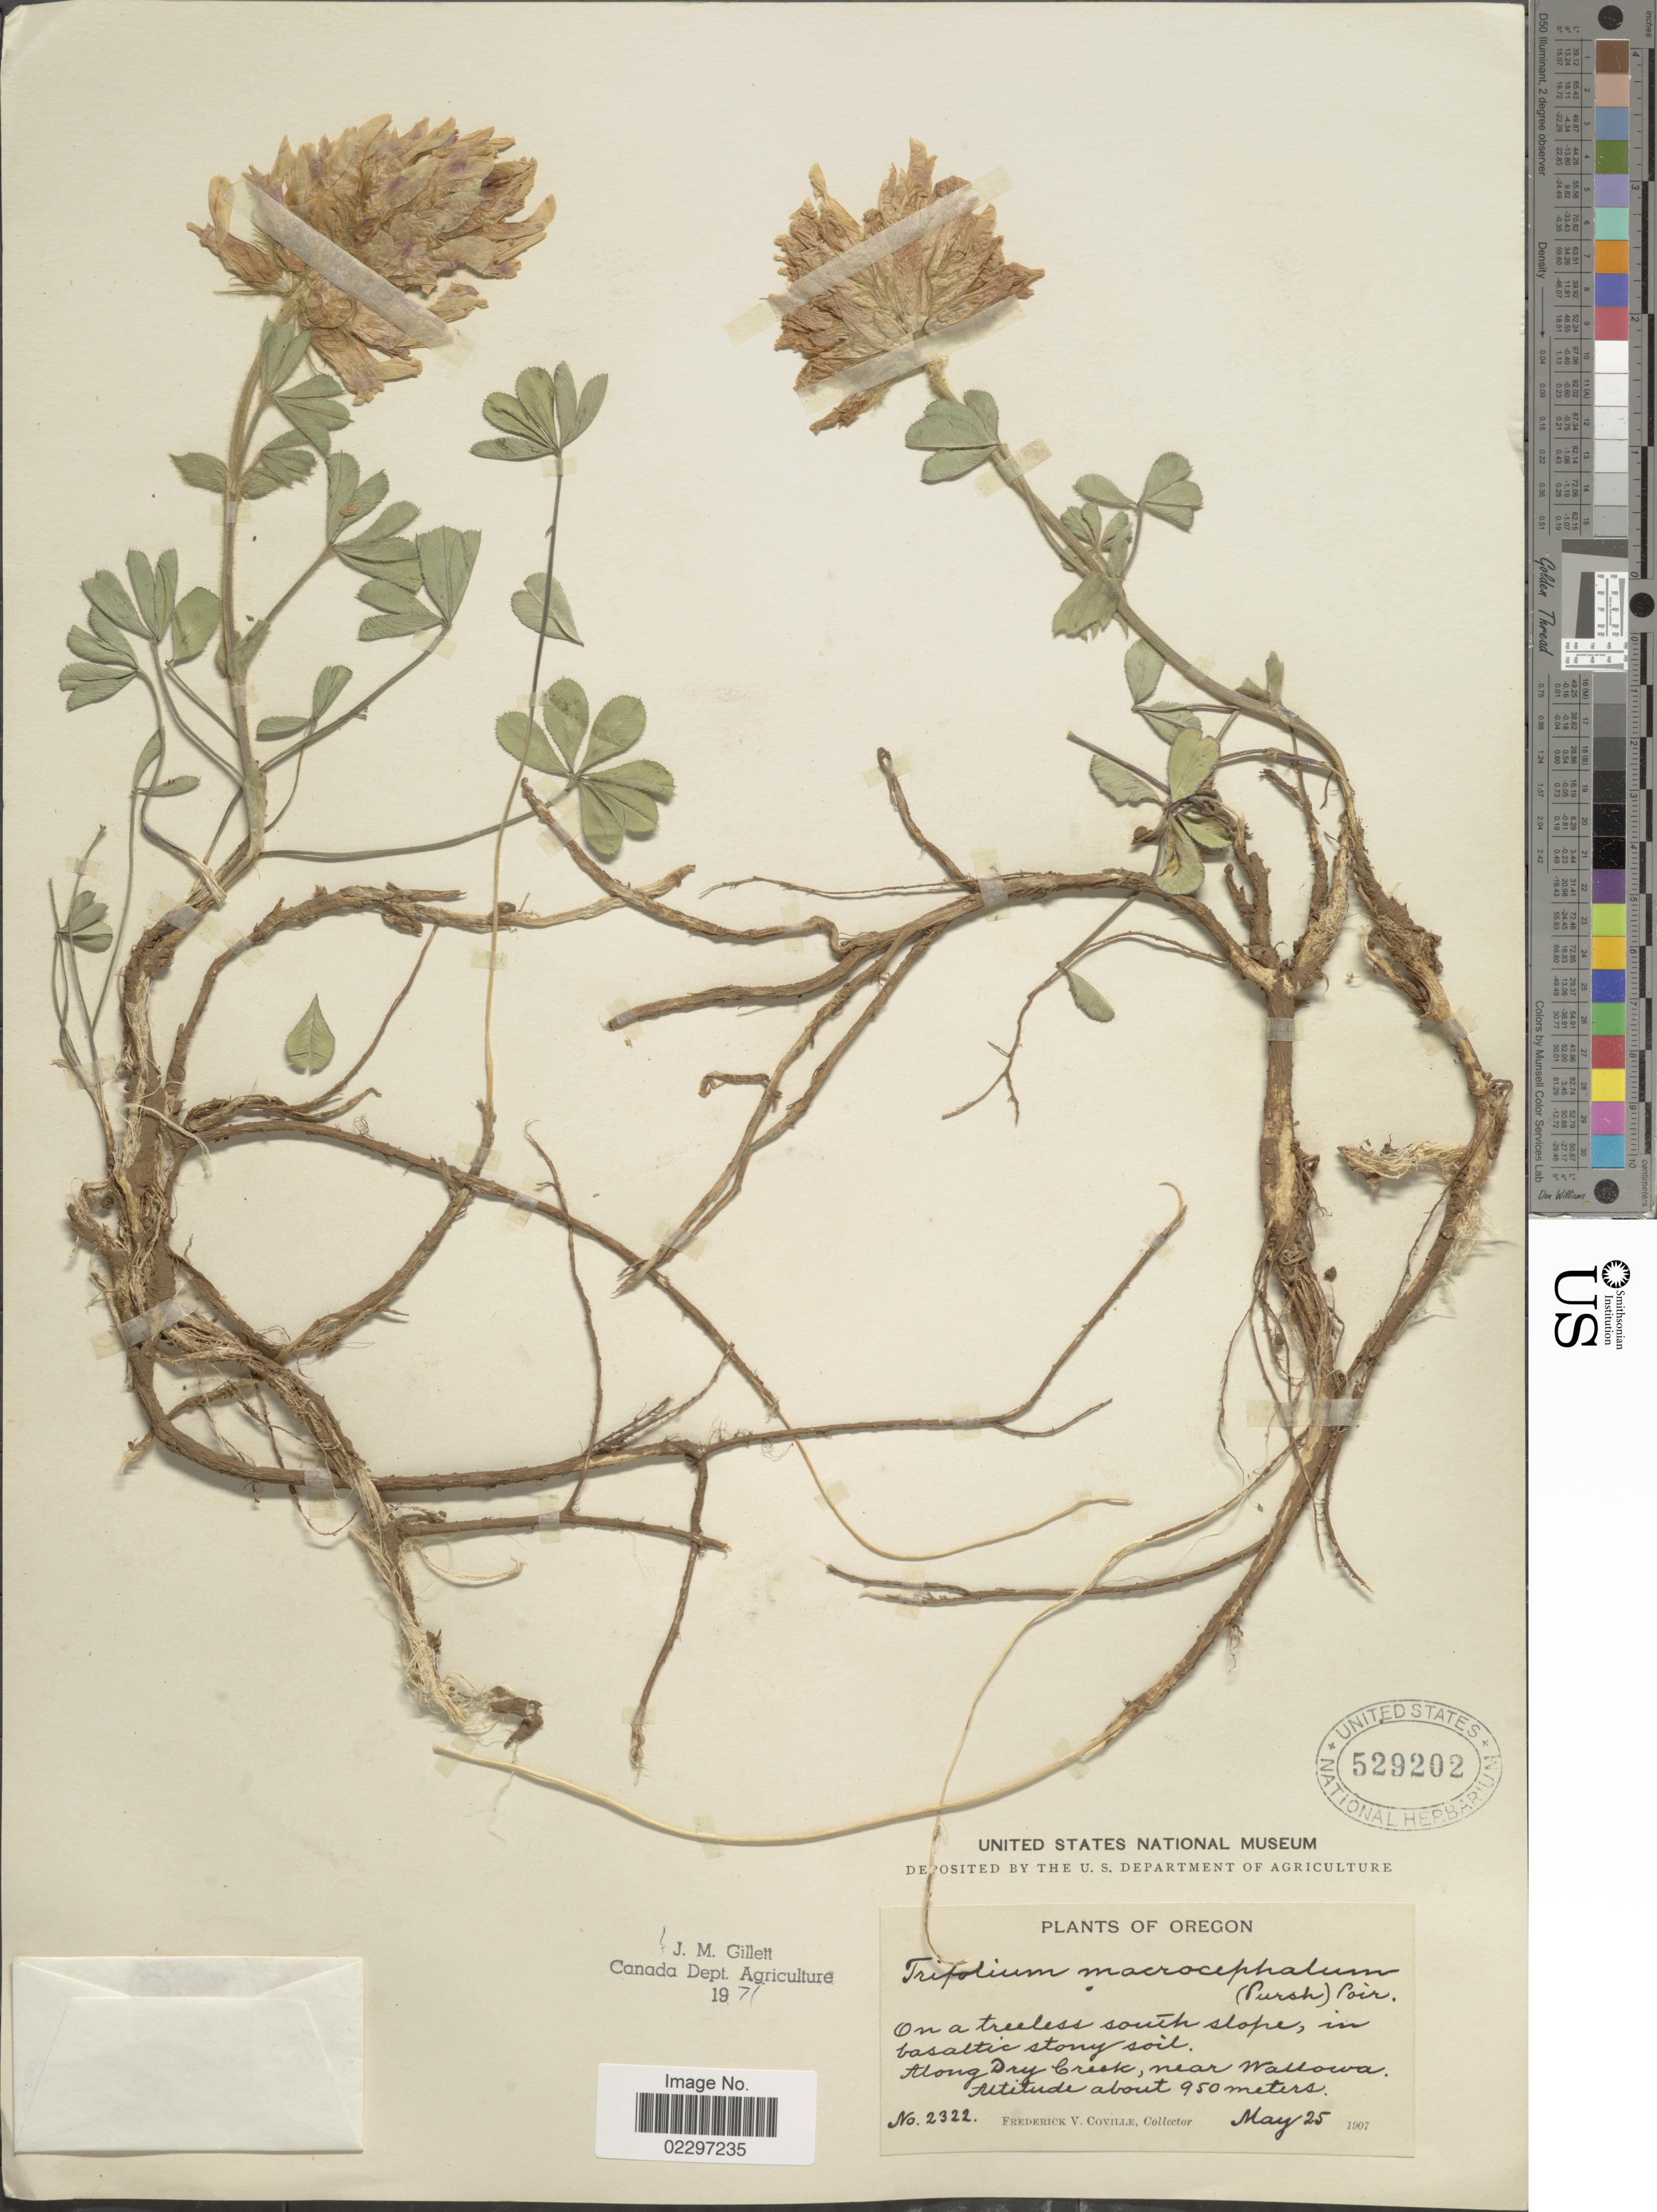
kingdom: Plantae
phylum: Tracheophyta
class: Magnoliopsida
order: Fabales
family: Fabaceae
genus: Trifolium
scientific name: Trifolium macrocephalum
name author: (Pursh) Poir.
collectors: F. V. Coville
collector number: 2322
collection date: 1907-05-25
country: United States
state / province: Oregon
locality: Along Dry Creek, near Wallowa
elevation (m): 950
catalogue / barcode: US 529202